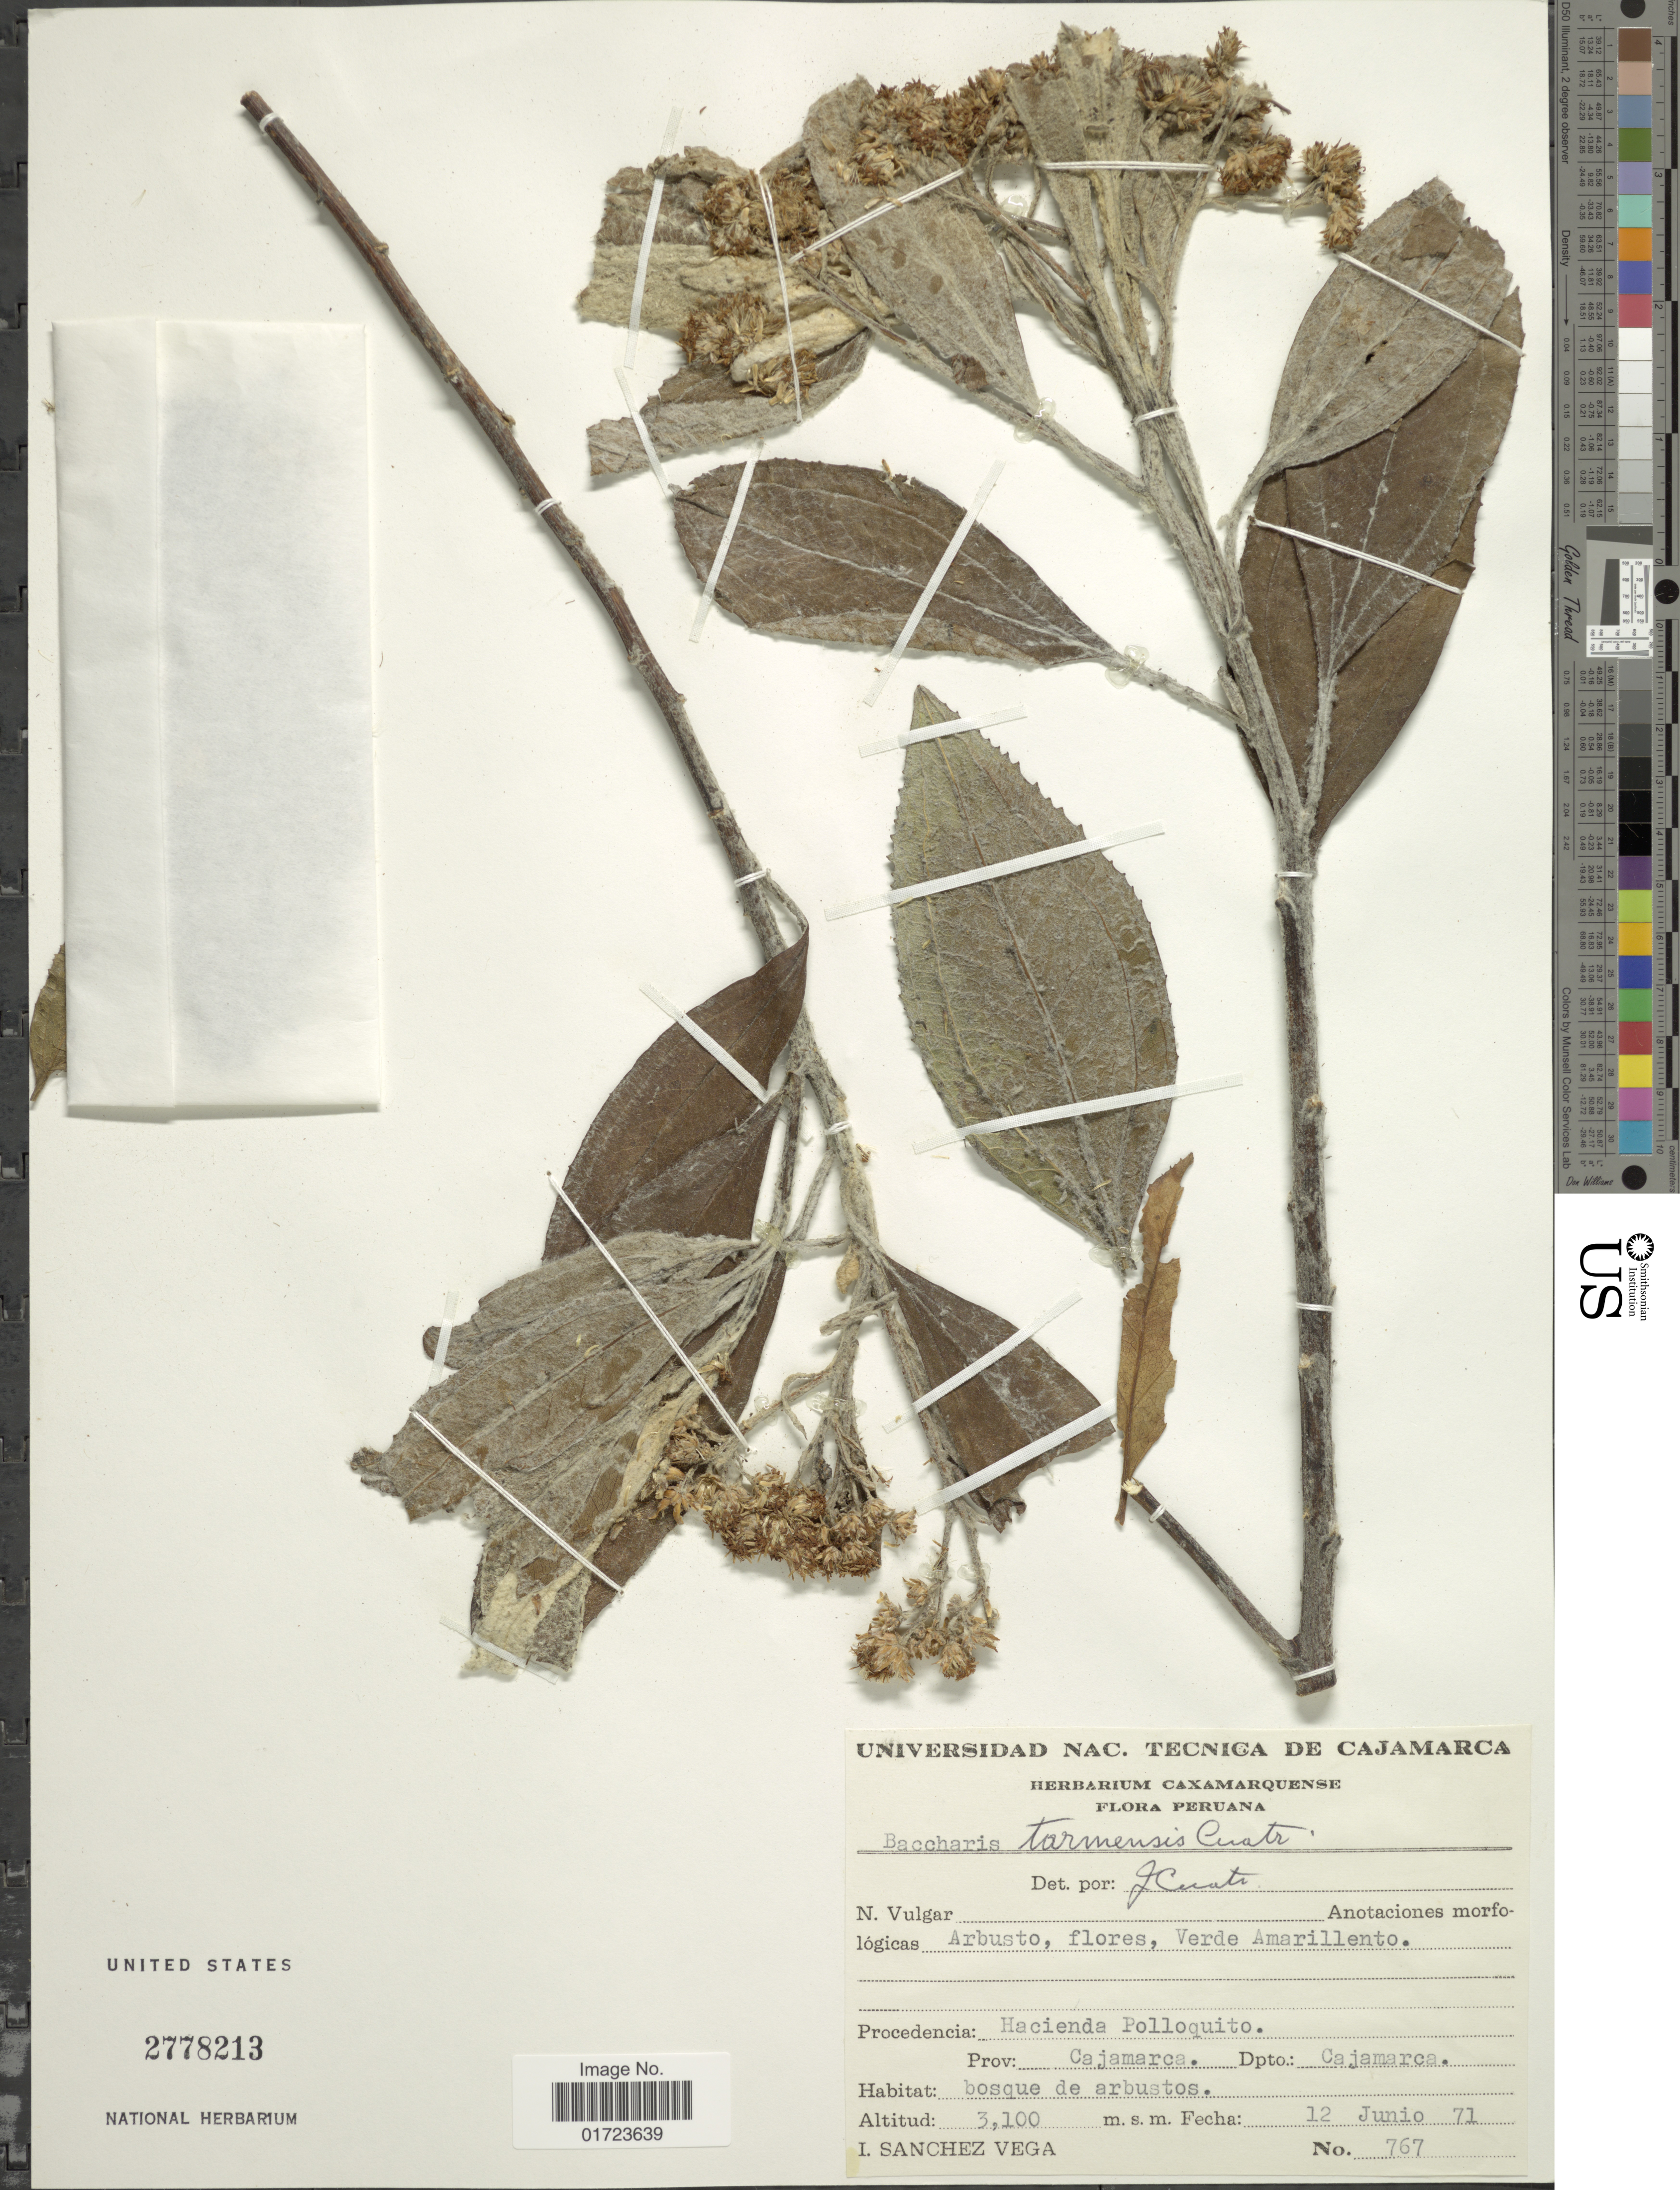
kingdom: Plantae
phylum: Tracheophyta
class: Magnoliopsida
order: Asterales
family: Asteraceae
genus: Baccharis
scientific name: Baccharis tarmensis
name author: Cuatrec.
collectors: I. Sánchez Vega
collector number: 767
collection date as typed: Transcribed d/m/y: 12/6/71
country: Peru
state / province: Cajamarca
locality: Hacieda Polloquito, Dpto.: Cajamarca.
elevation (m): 3100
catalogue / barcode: US 27778213